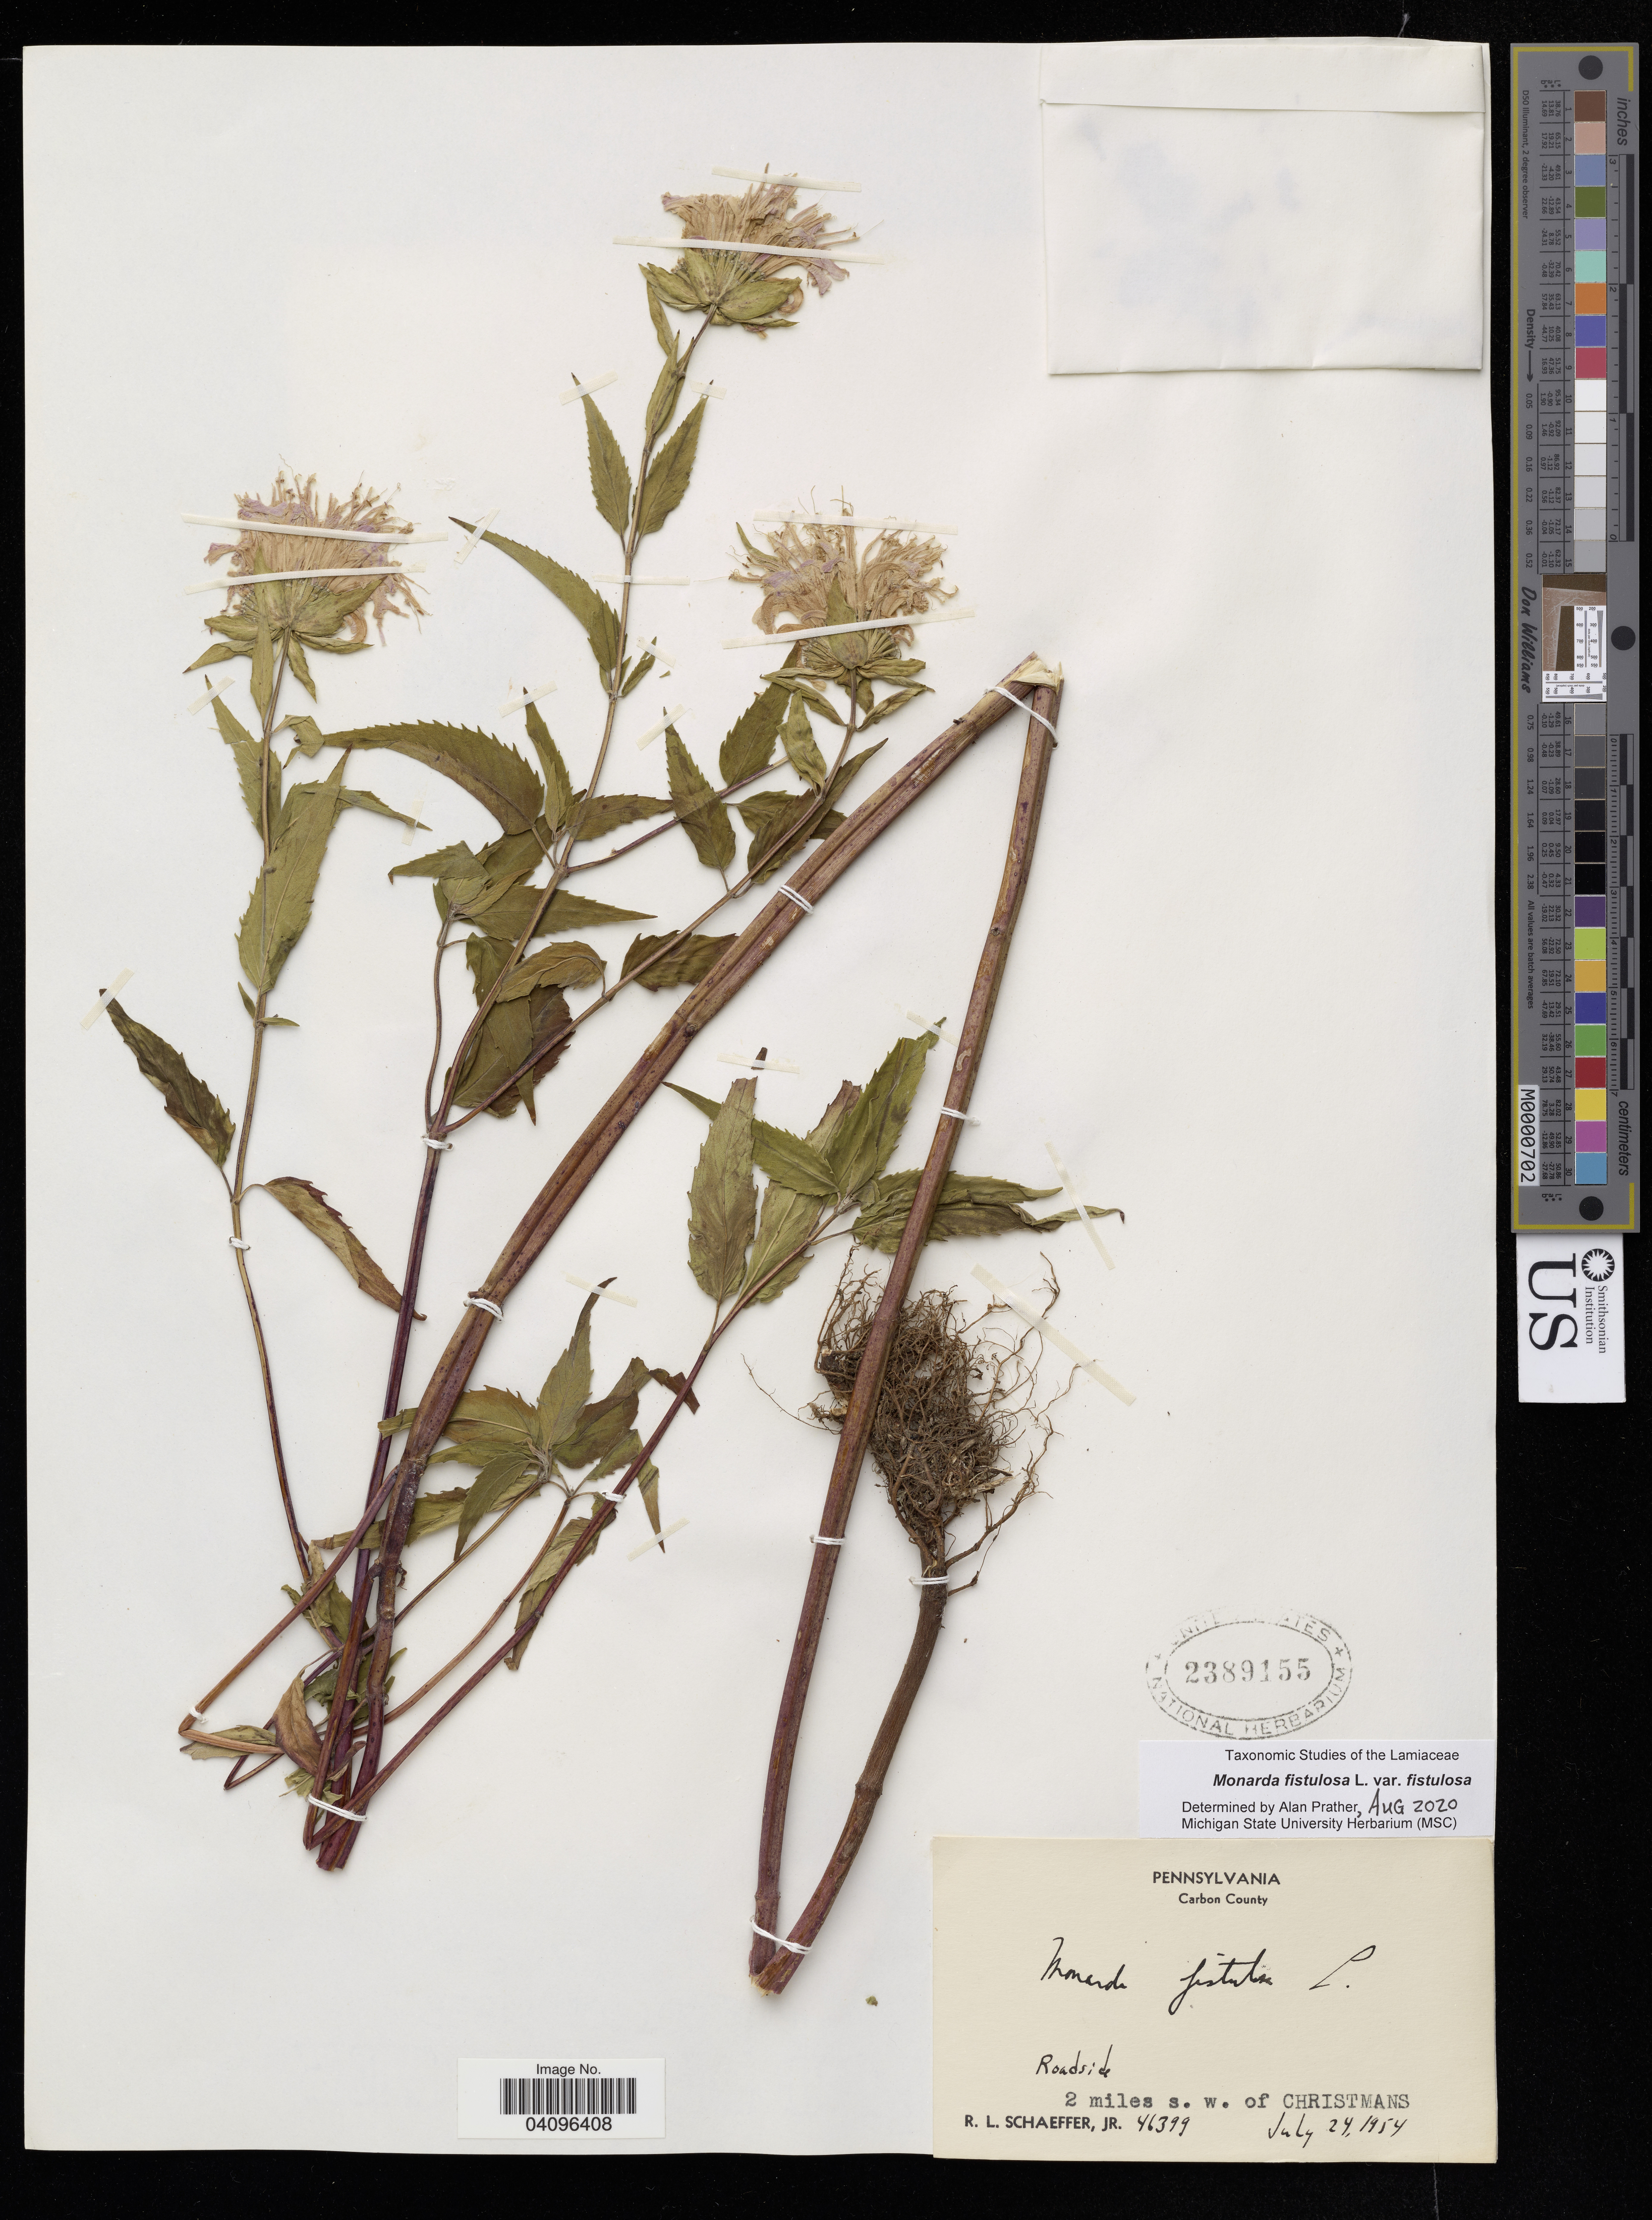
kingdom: Plantae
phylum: Tracheophyta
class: Magnoliopsida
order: Lamiales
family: Lamiaceae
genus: Monarda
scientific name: Monarda fistulosa var. fistulosa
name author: L.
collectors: R. L. Schaeffer Jr.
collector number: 46399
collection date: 1954-07-24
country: United States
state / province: Pennsylvania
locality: Carbon County. 2 miles s. w. of Christmans.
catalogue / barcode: US 2389155